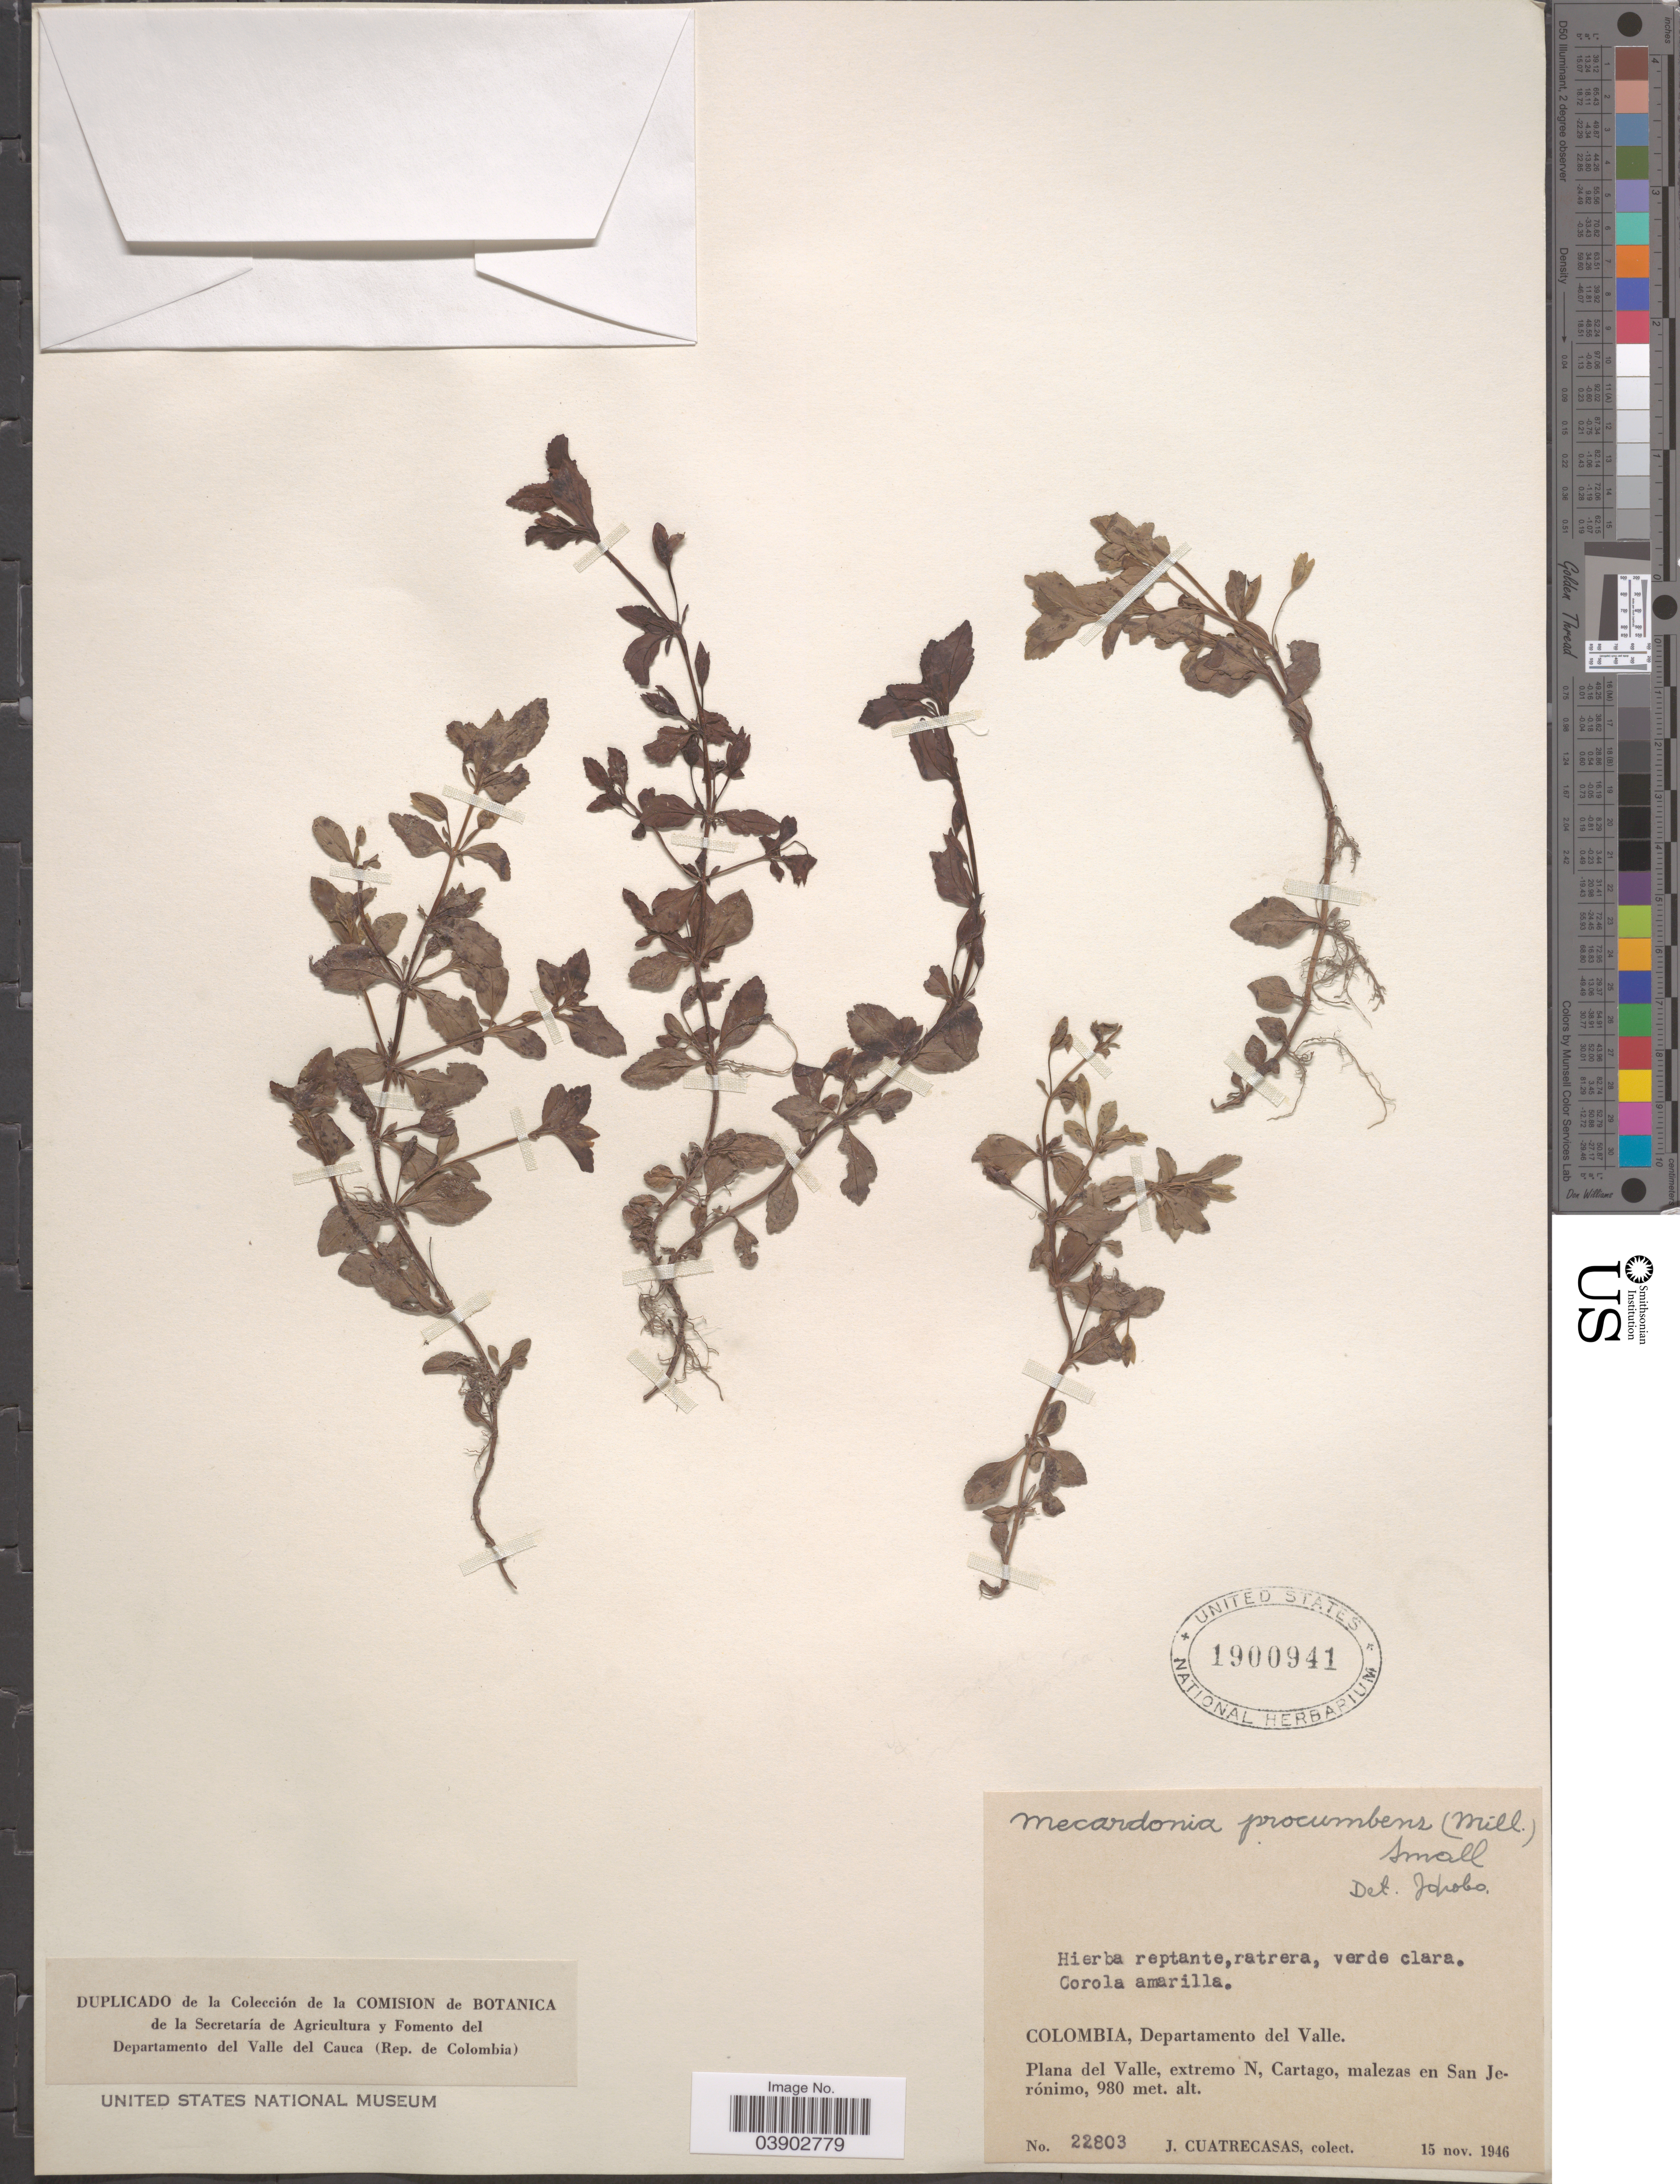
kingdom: Plantae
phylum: Tracheophyta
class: Magnoliopsida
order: Lamiales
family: Plantaginaceae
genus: Mecardonia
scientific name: Mecardonia procumbens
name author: (Mill.) Small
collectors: J. Cuatrecasas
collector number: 22803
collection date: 1946-11-15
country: Colombia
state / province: Valle del Cauca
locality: Departamento del Valle. Plana del Valle, extremo N, Cartago, malezas en San Jerónimo.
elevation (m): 980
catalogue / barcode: US 1900941